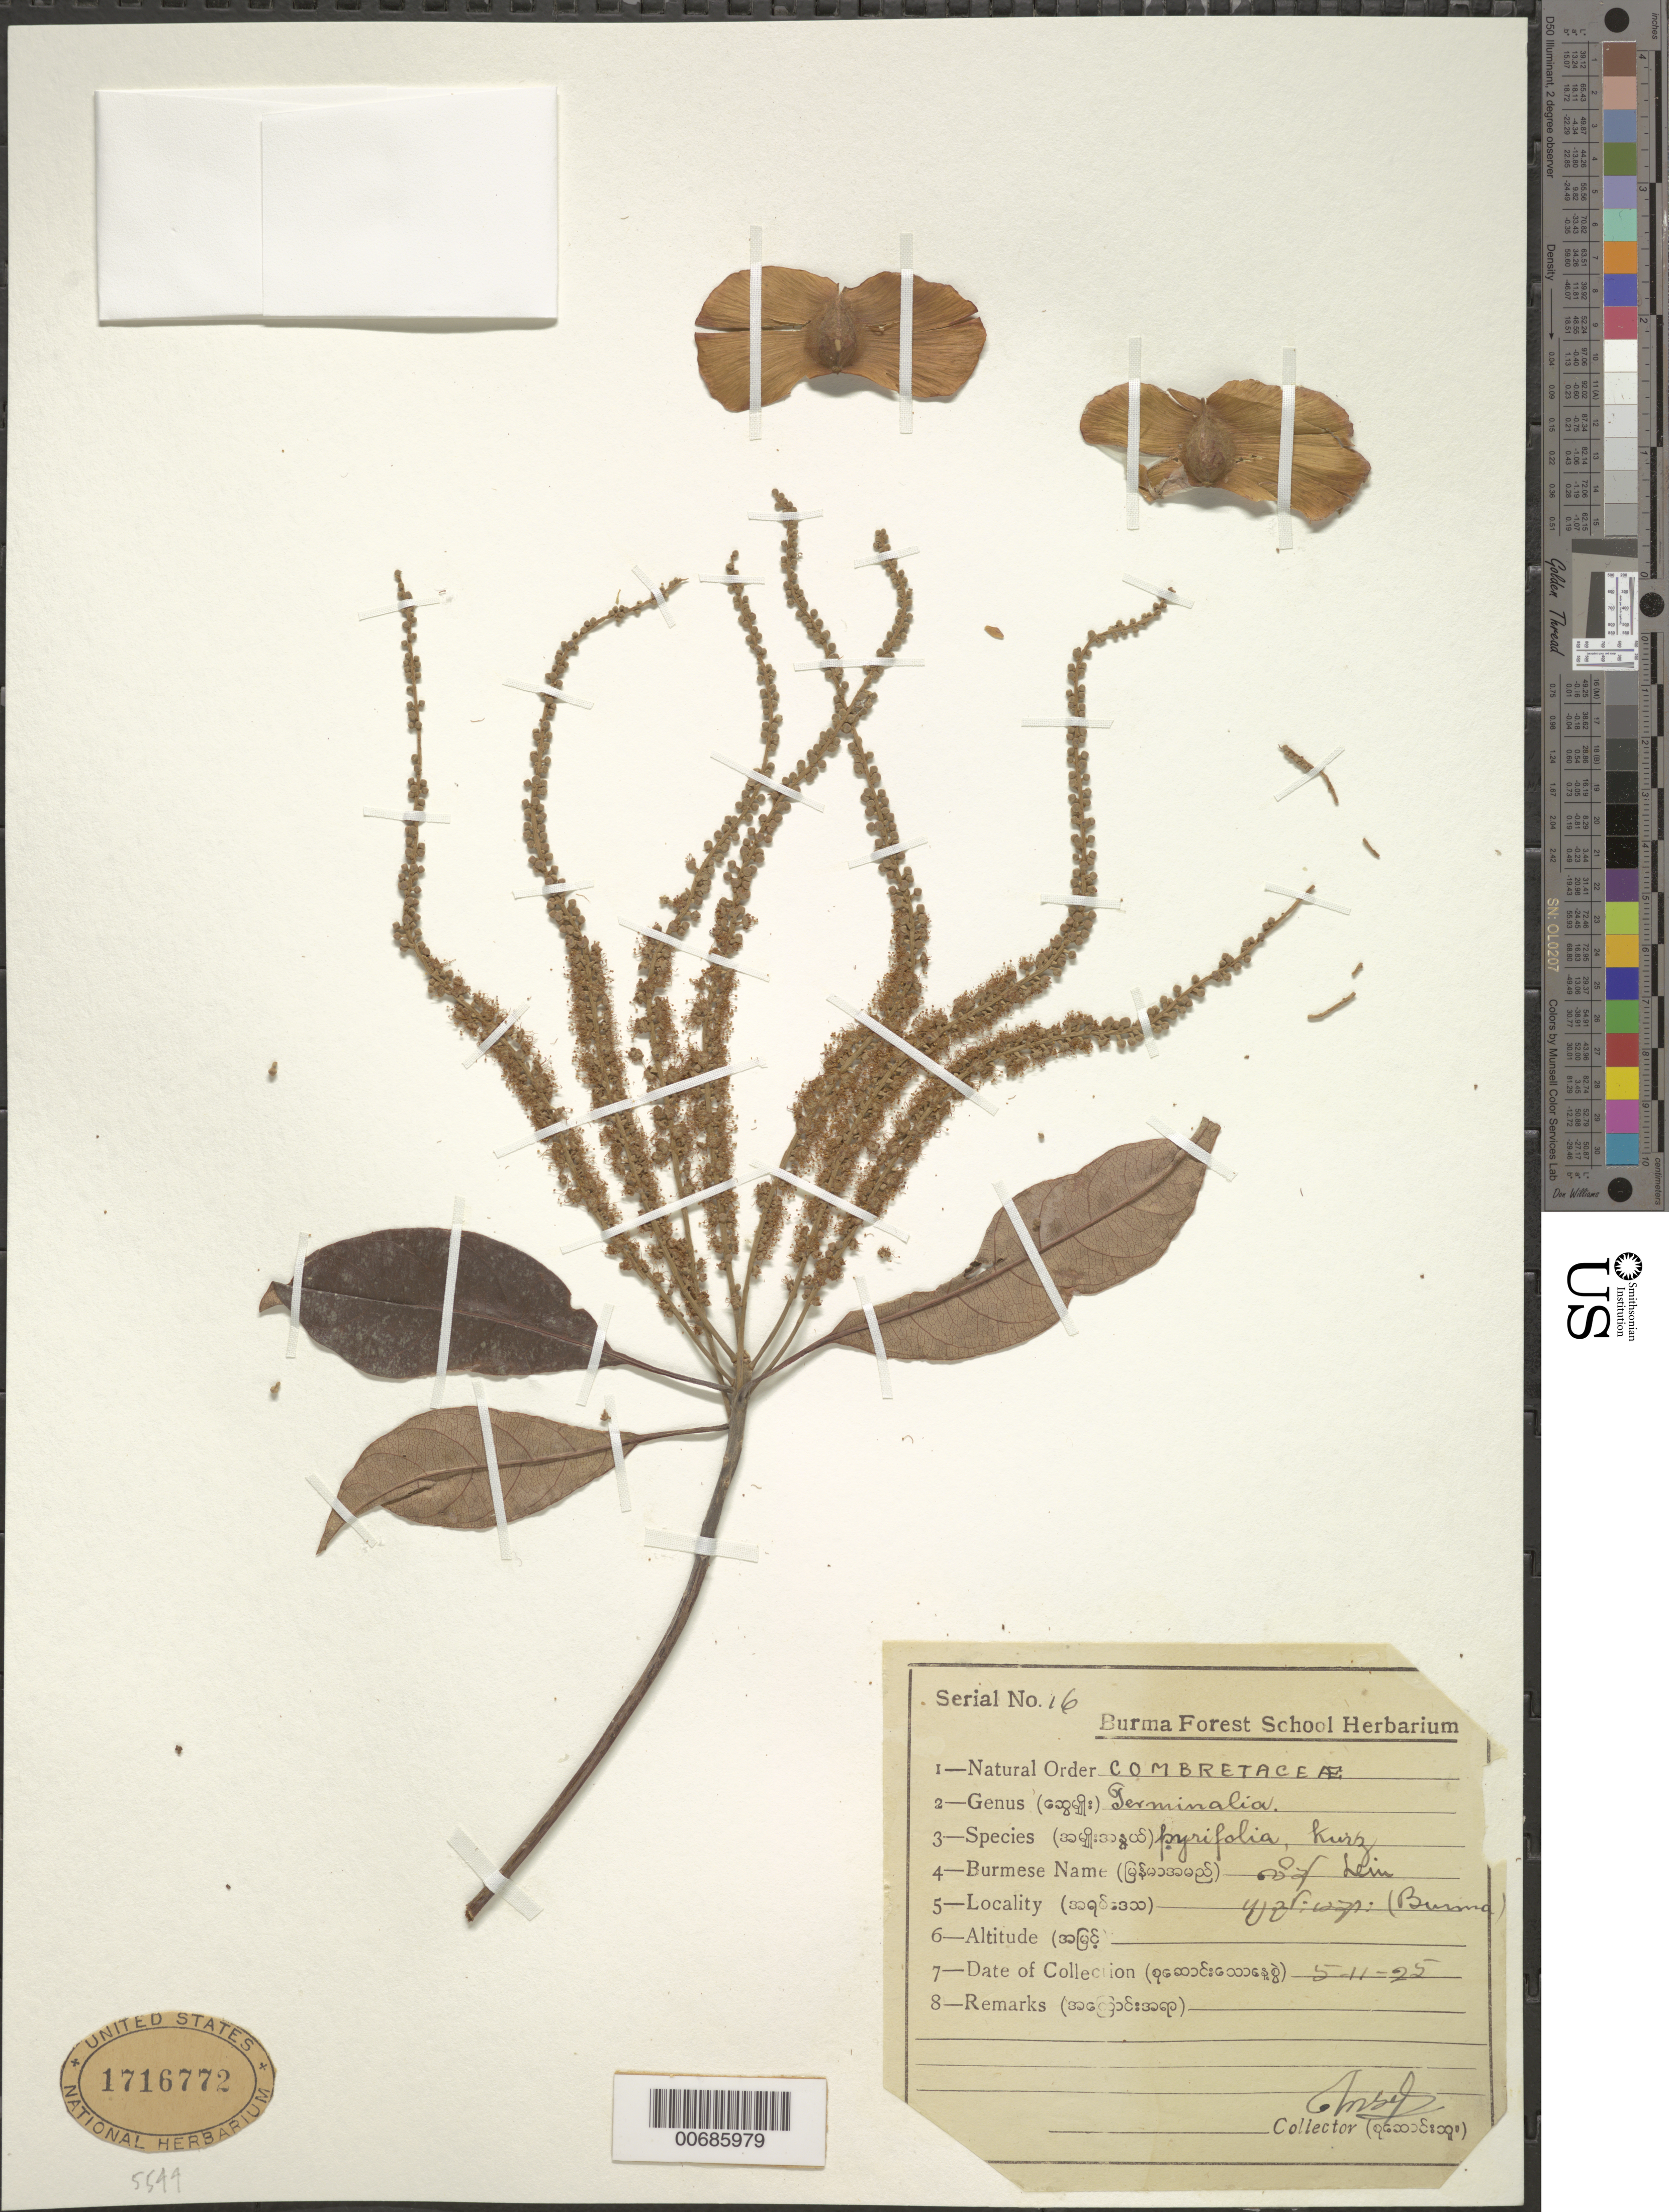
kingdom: Plantae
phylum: Tracheophyta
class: Magnoliopsida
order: Myrtales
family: Combretaceae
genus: Terminalia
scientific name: Terminalia pyrifolia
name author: Kurz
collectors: Burma Forest School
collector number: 16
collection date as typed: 05 Nov 1925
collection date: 1925-11-05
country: Myanmar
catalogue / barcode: US 1716772